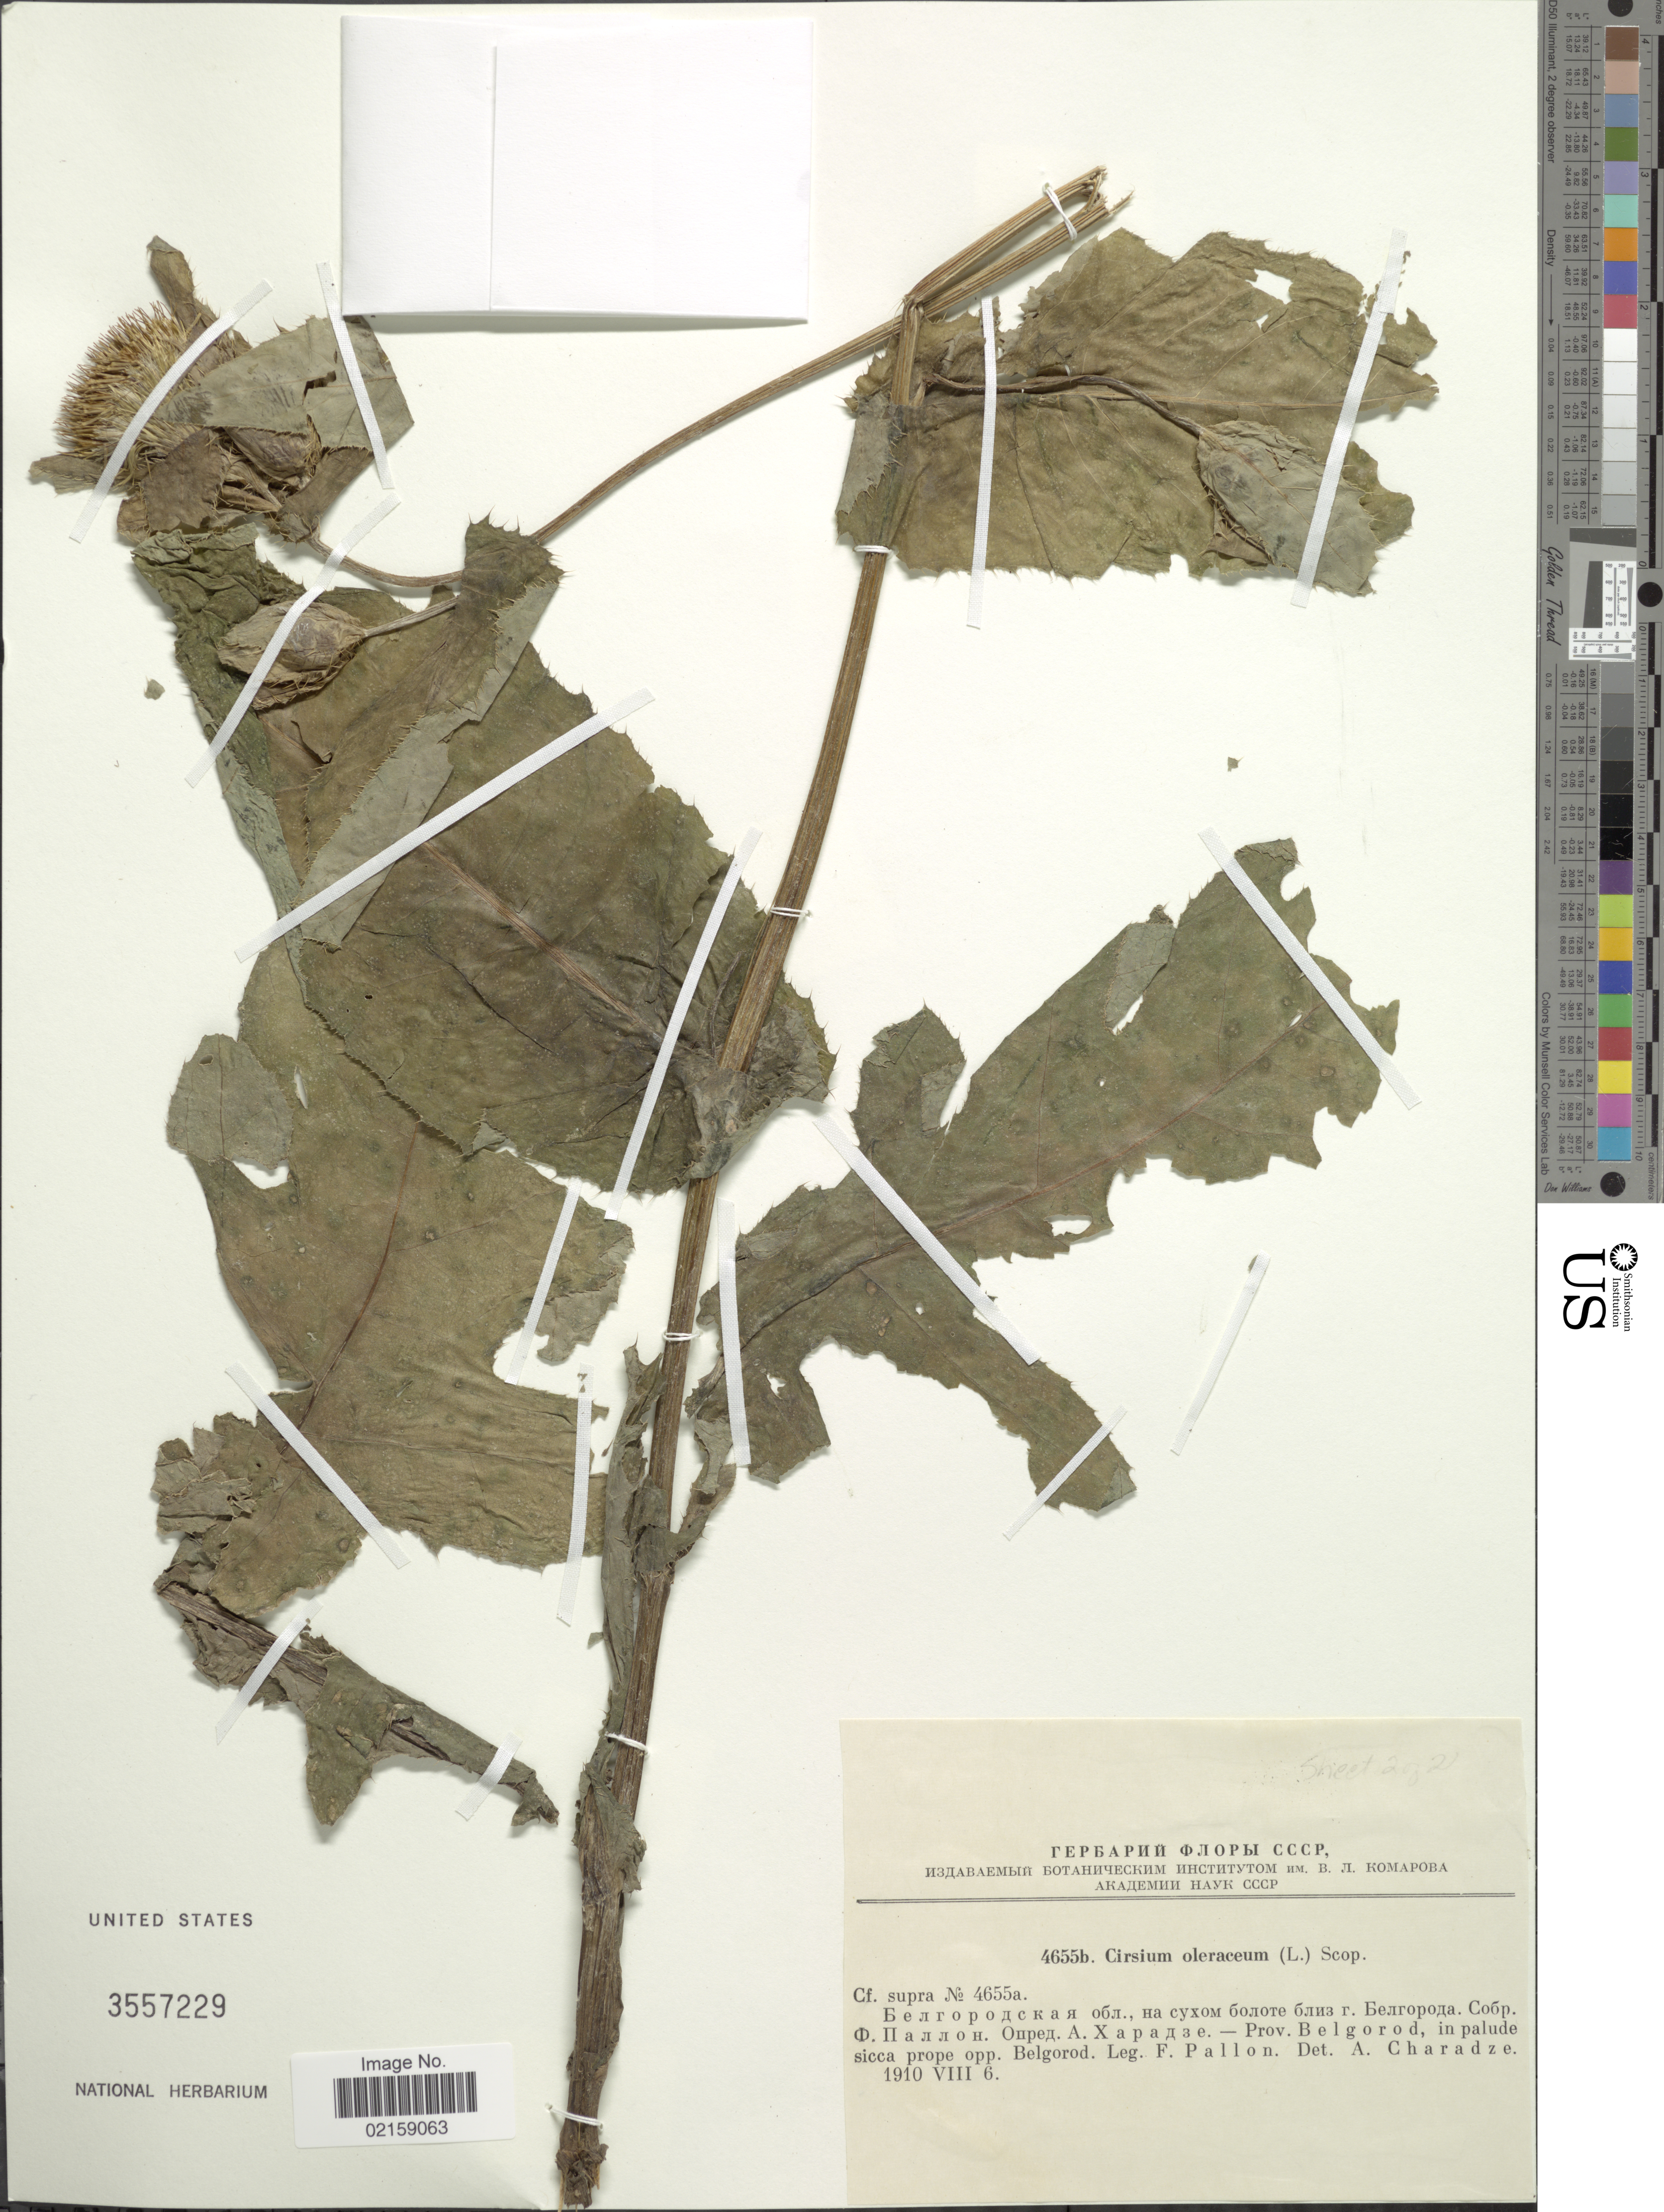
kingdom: Plantae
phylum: Tracheophyta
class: Magnoliopsida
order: Asterales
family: Asteraceae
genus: Cirsium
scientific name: Cirsium oleraceum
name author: (L.) Scop.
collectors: F. Pallon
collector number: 4655b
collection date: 1910-08-06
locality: Prov. Belgorod, in palude sicca prope opp. Belgorod.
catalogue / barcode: US 3557229